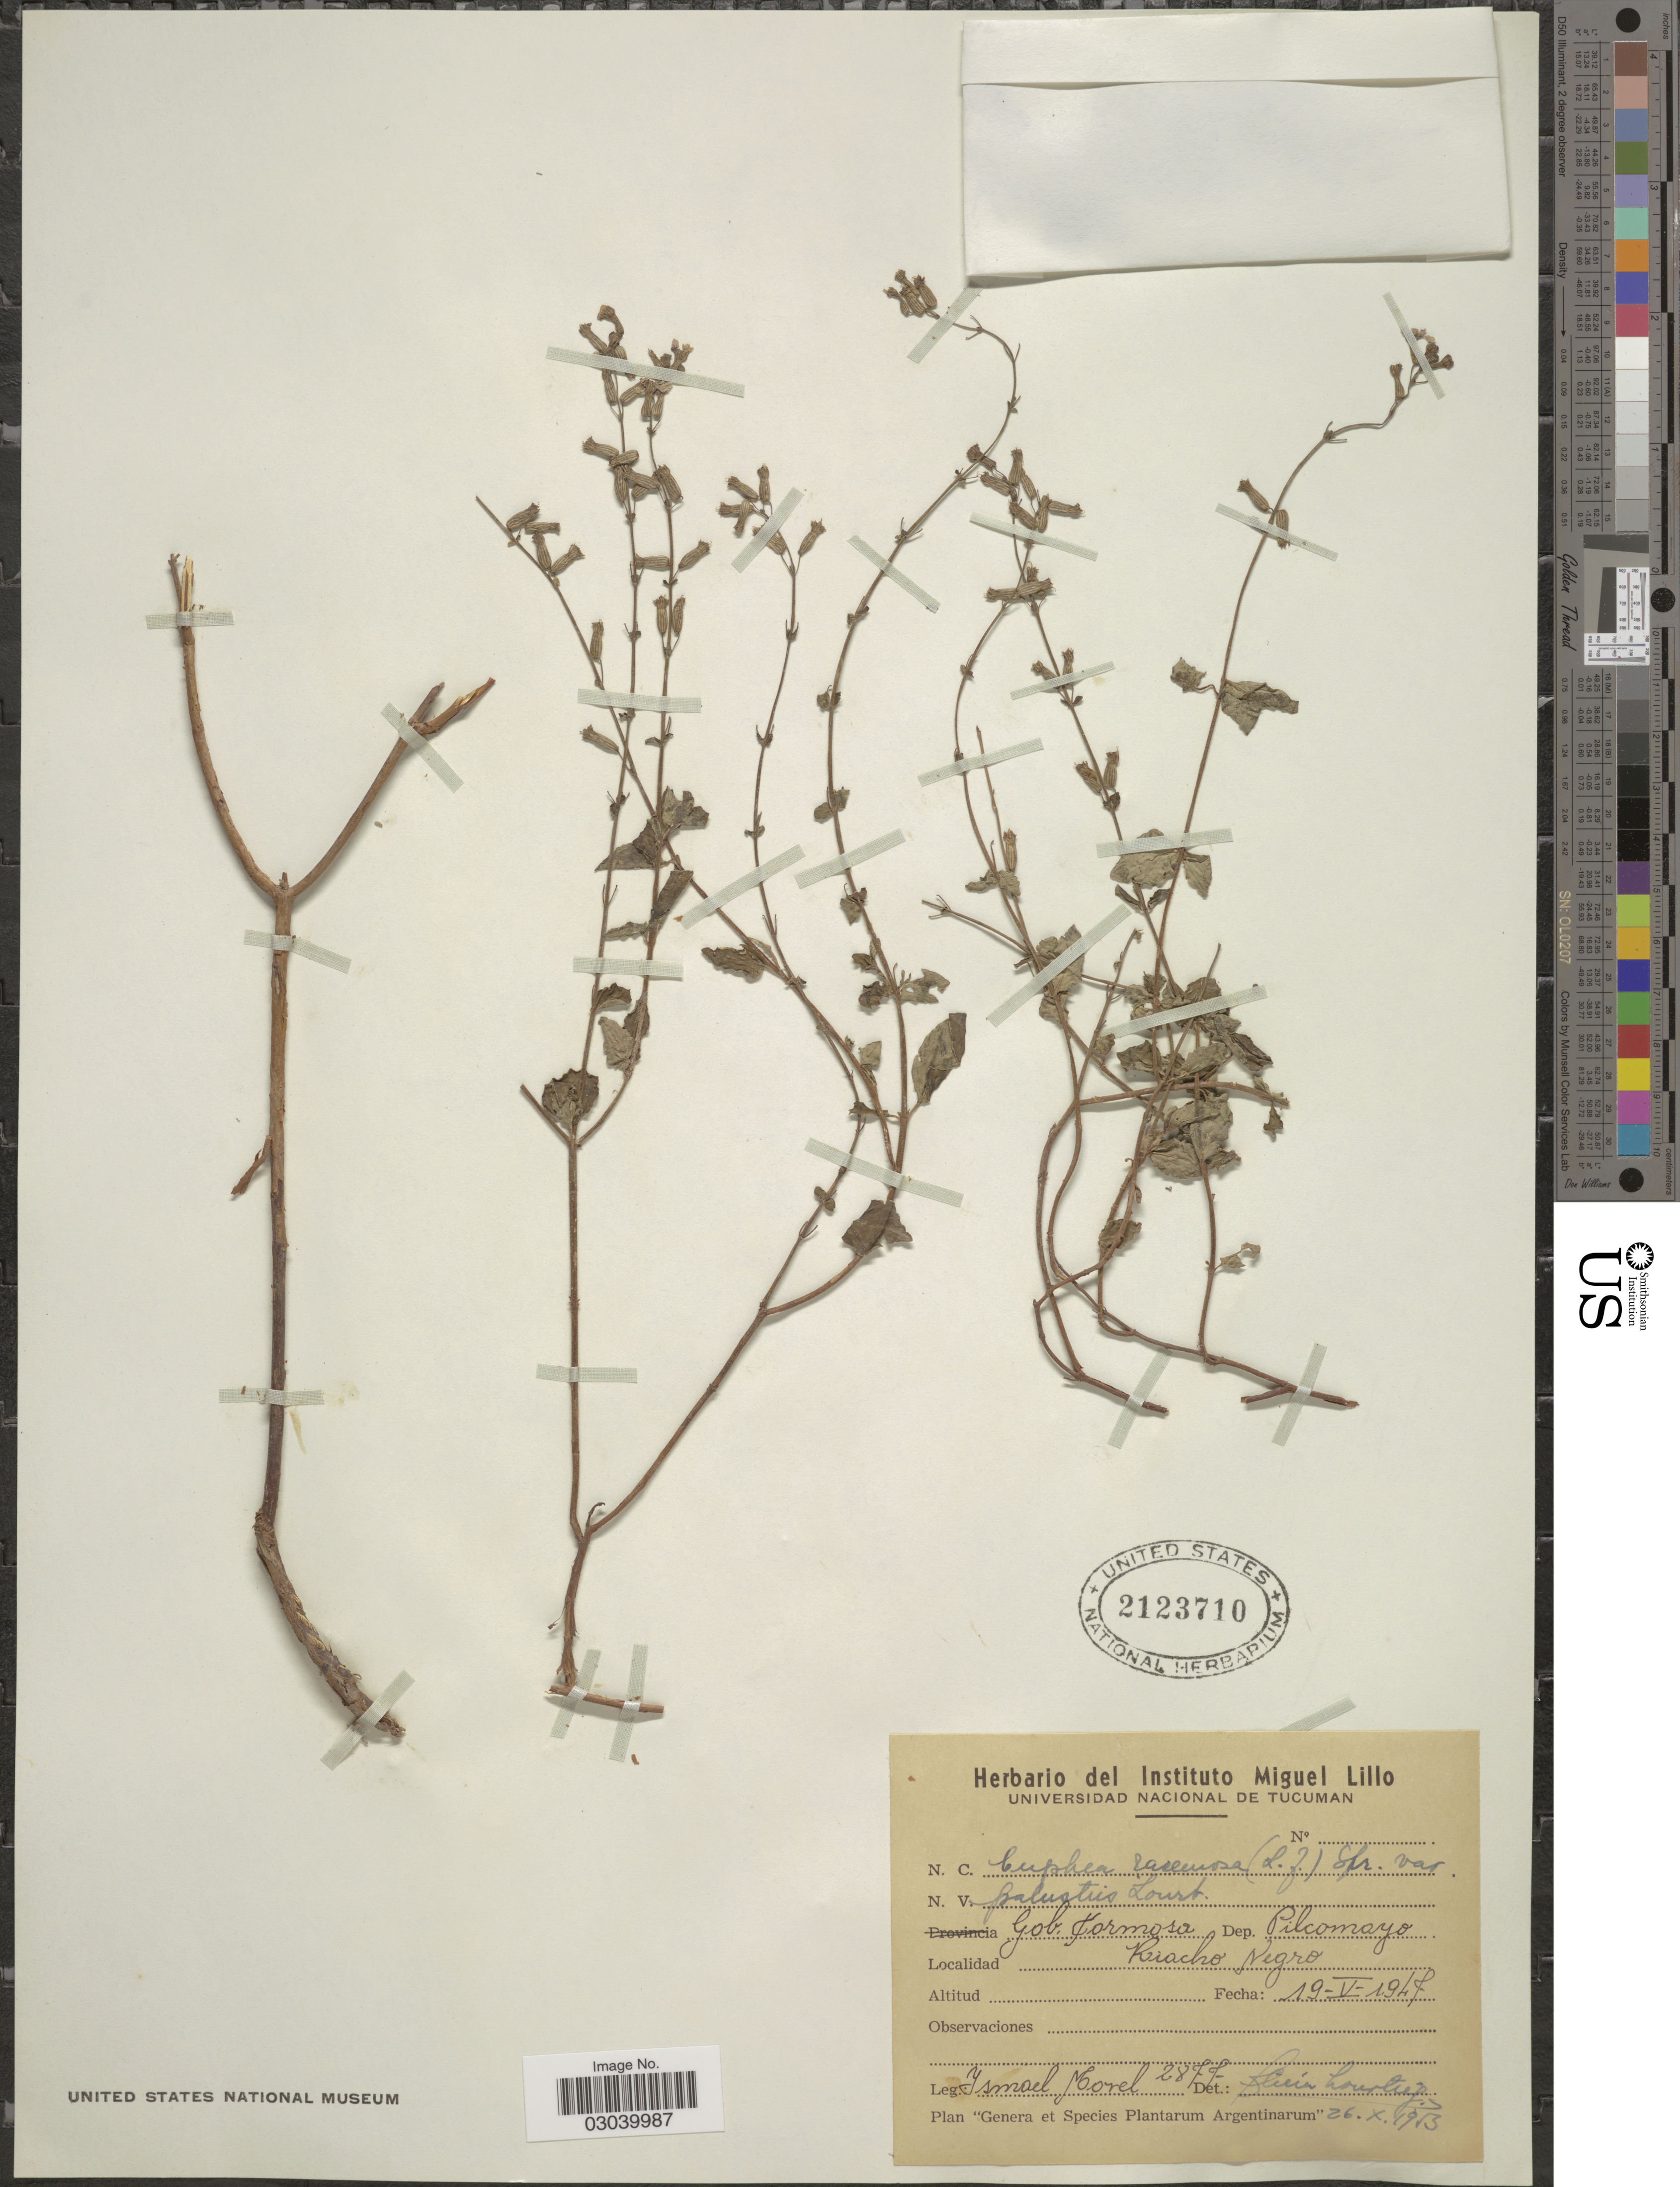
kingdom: Plantae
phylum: Tracheophyta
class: Magnoliopsida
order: Myrtales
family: Lythraceae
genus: Cuphea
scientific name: Cuphea racemosa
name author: (L. f.) Spreng.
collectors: I. Morel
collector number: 2877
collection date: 1947-05-19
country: Argentina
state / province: Formosa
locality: Gob. Formosa, Dep. Pilcomayo, Riacho Negro.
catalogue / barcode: US 2123710